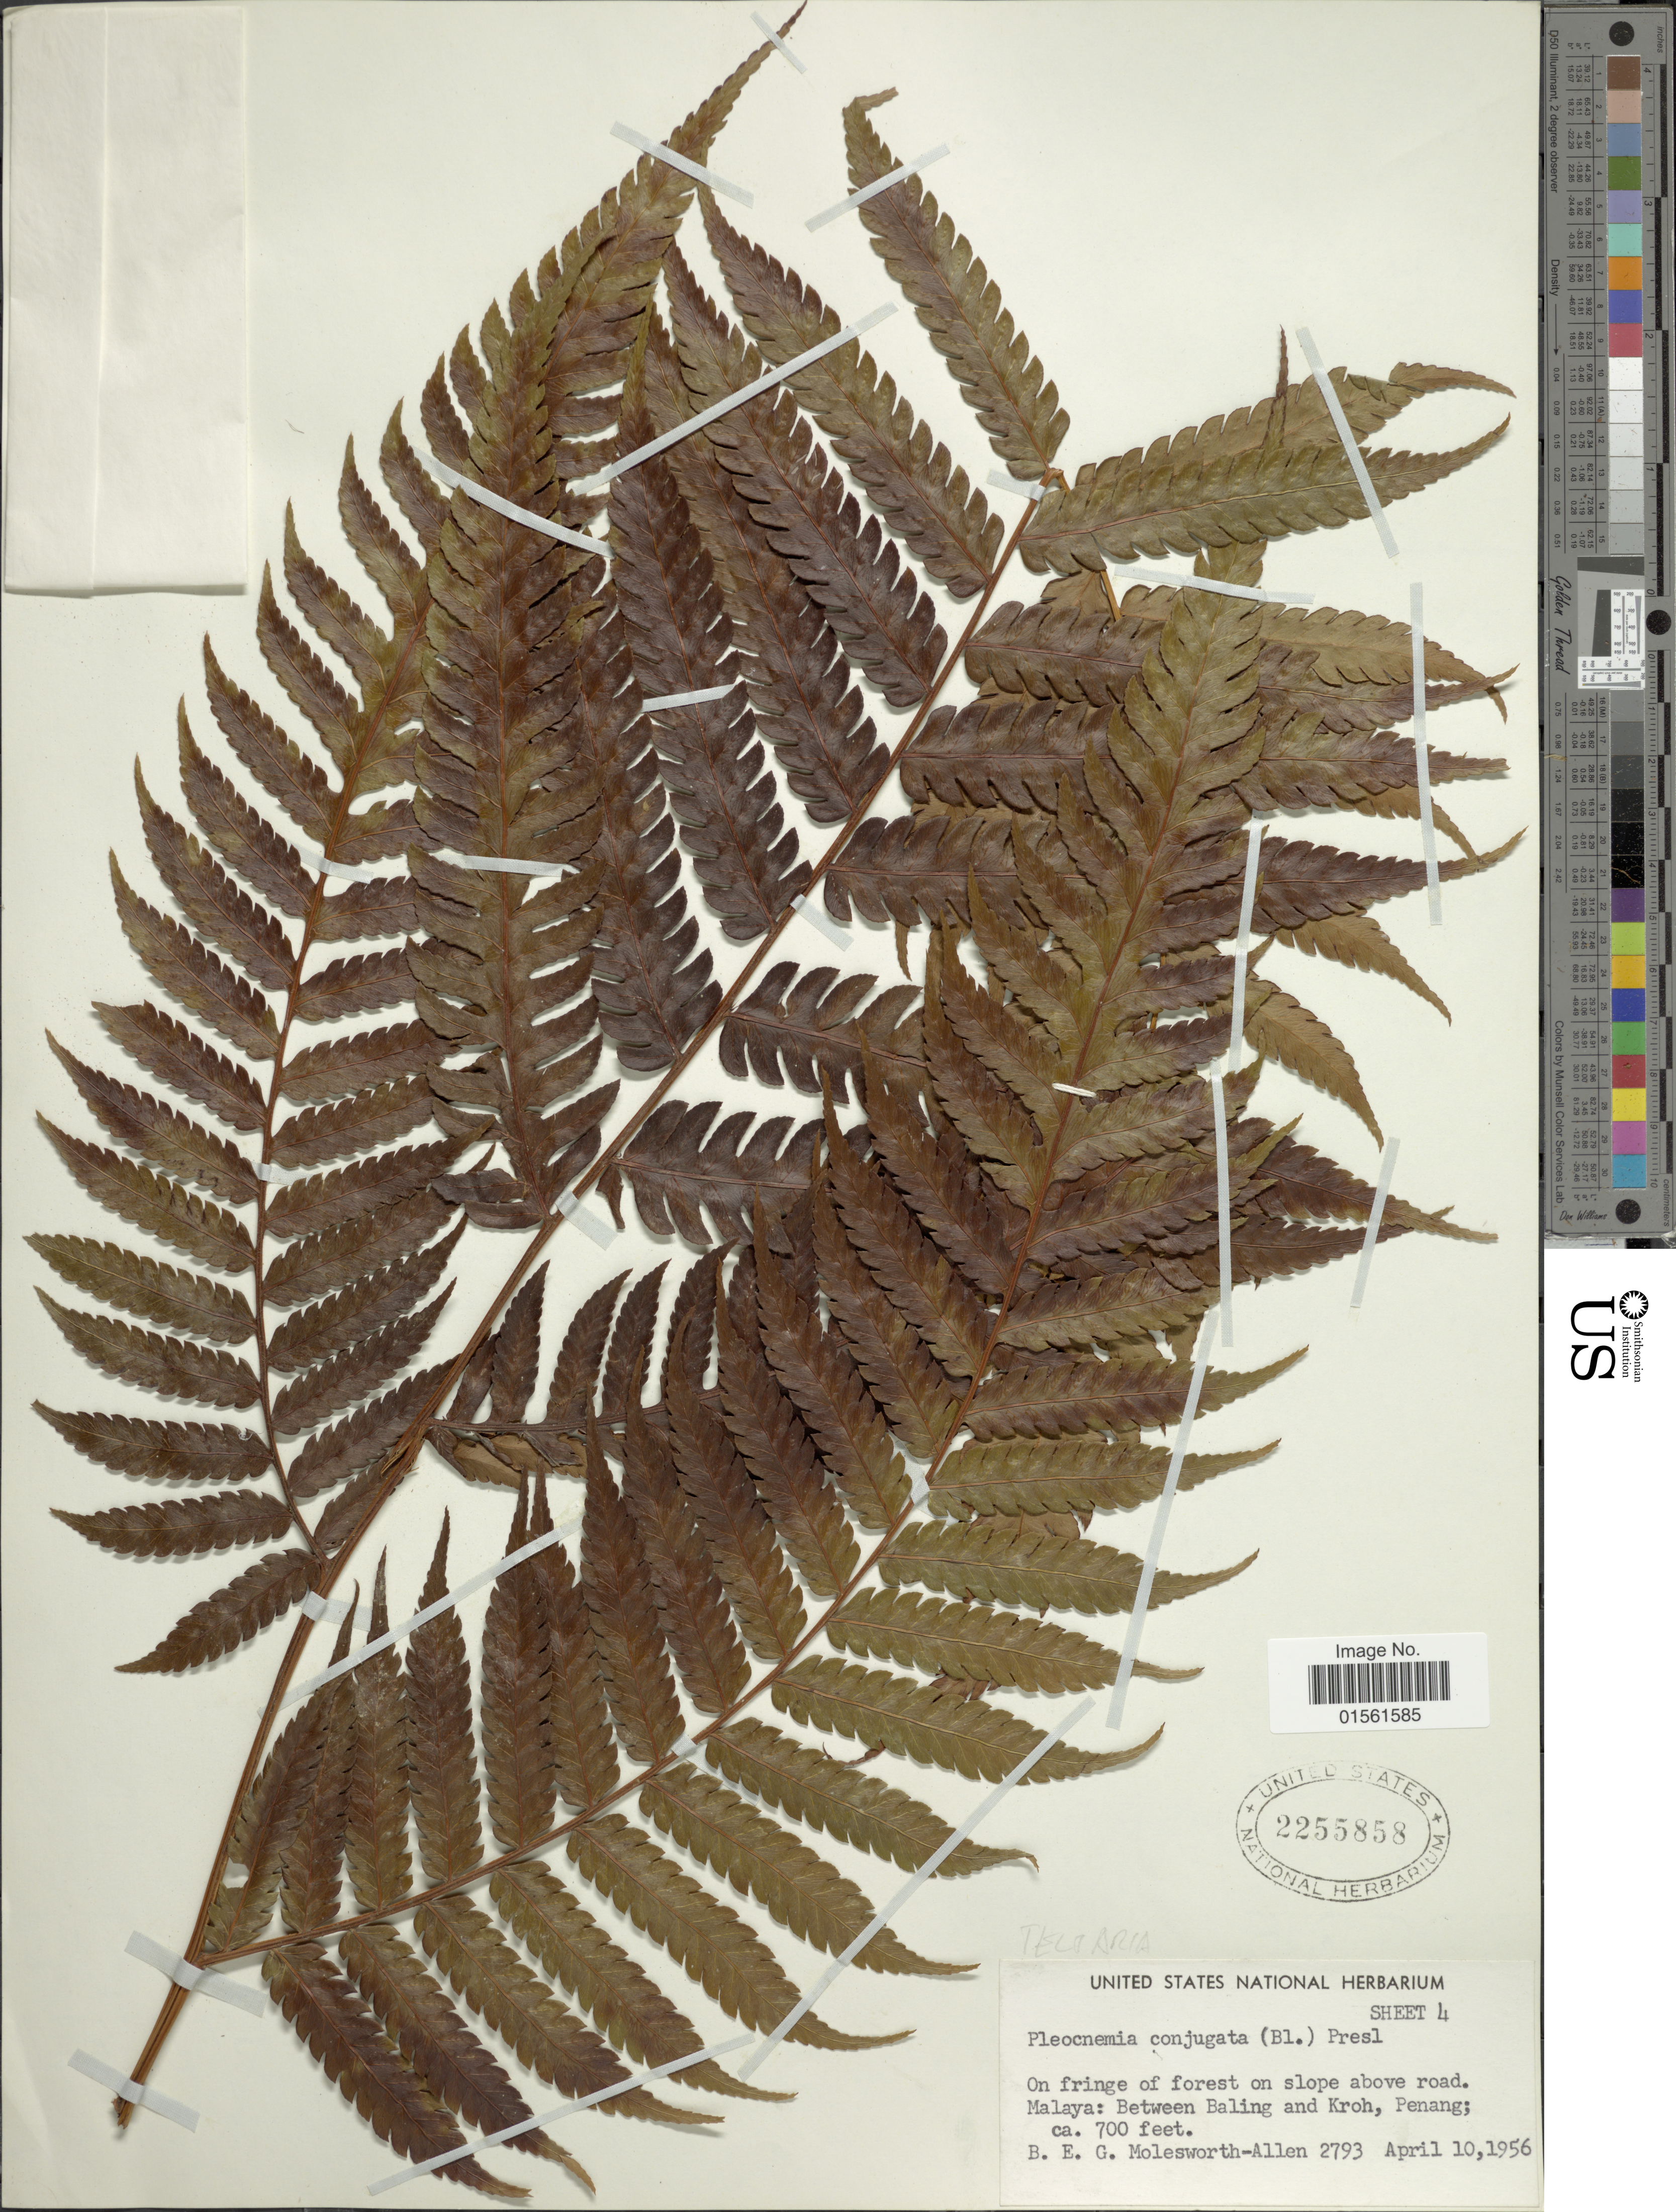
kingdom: Plantae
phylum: Tracheophyta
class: Polypodiopsida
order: Polypodiales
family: Dryopteridaceae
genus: Pleocnemia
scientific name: Pleocnemia conjugata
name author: (Blume) C. Presl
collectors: B. E. G. Molesworth-Allen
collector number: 2793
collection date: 1956-04-10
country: Malaysia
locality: Malaya: Between Baling and Kroh, Penang.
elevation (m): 213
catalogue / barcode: US 2255858